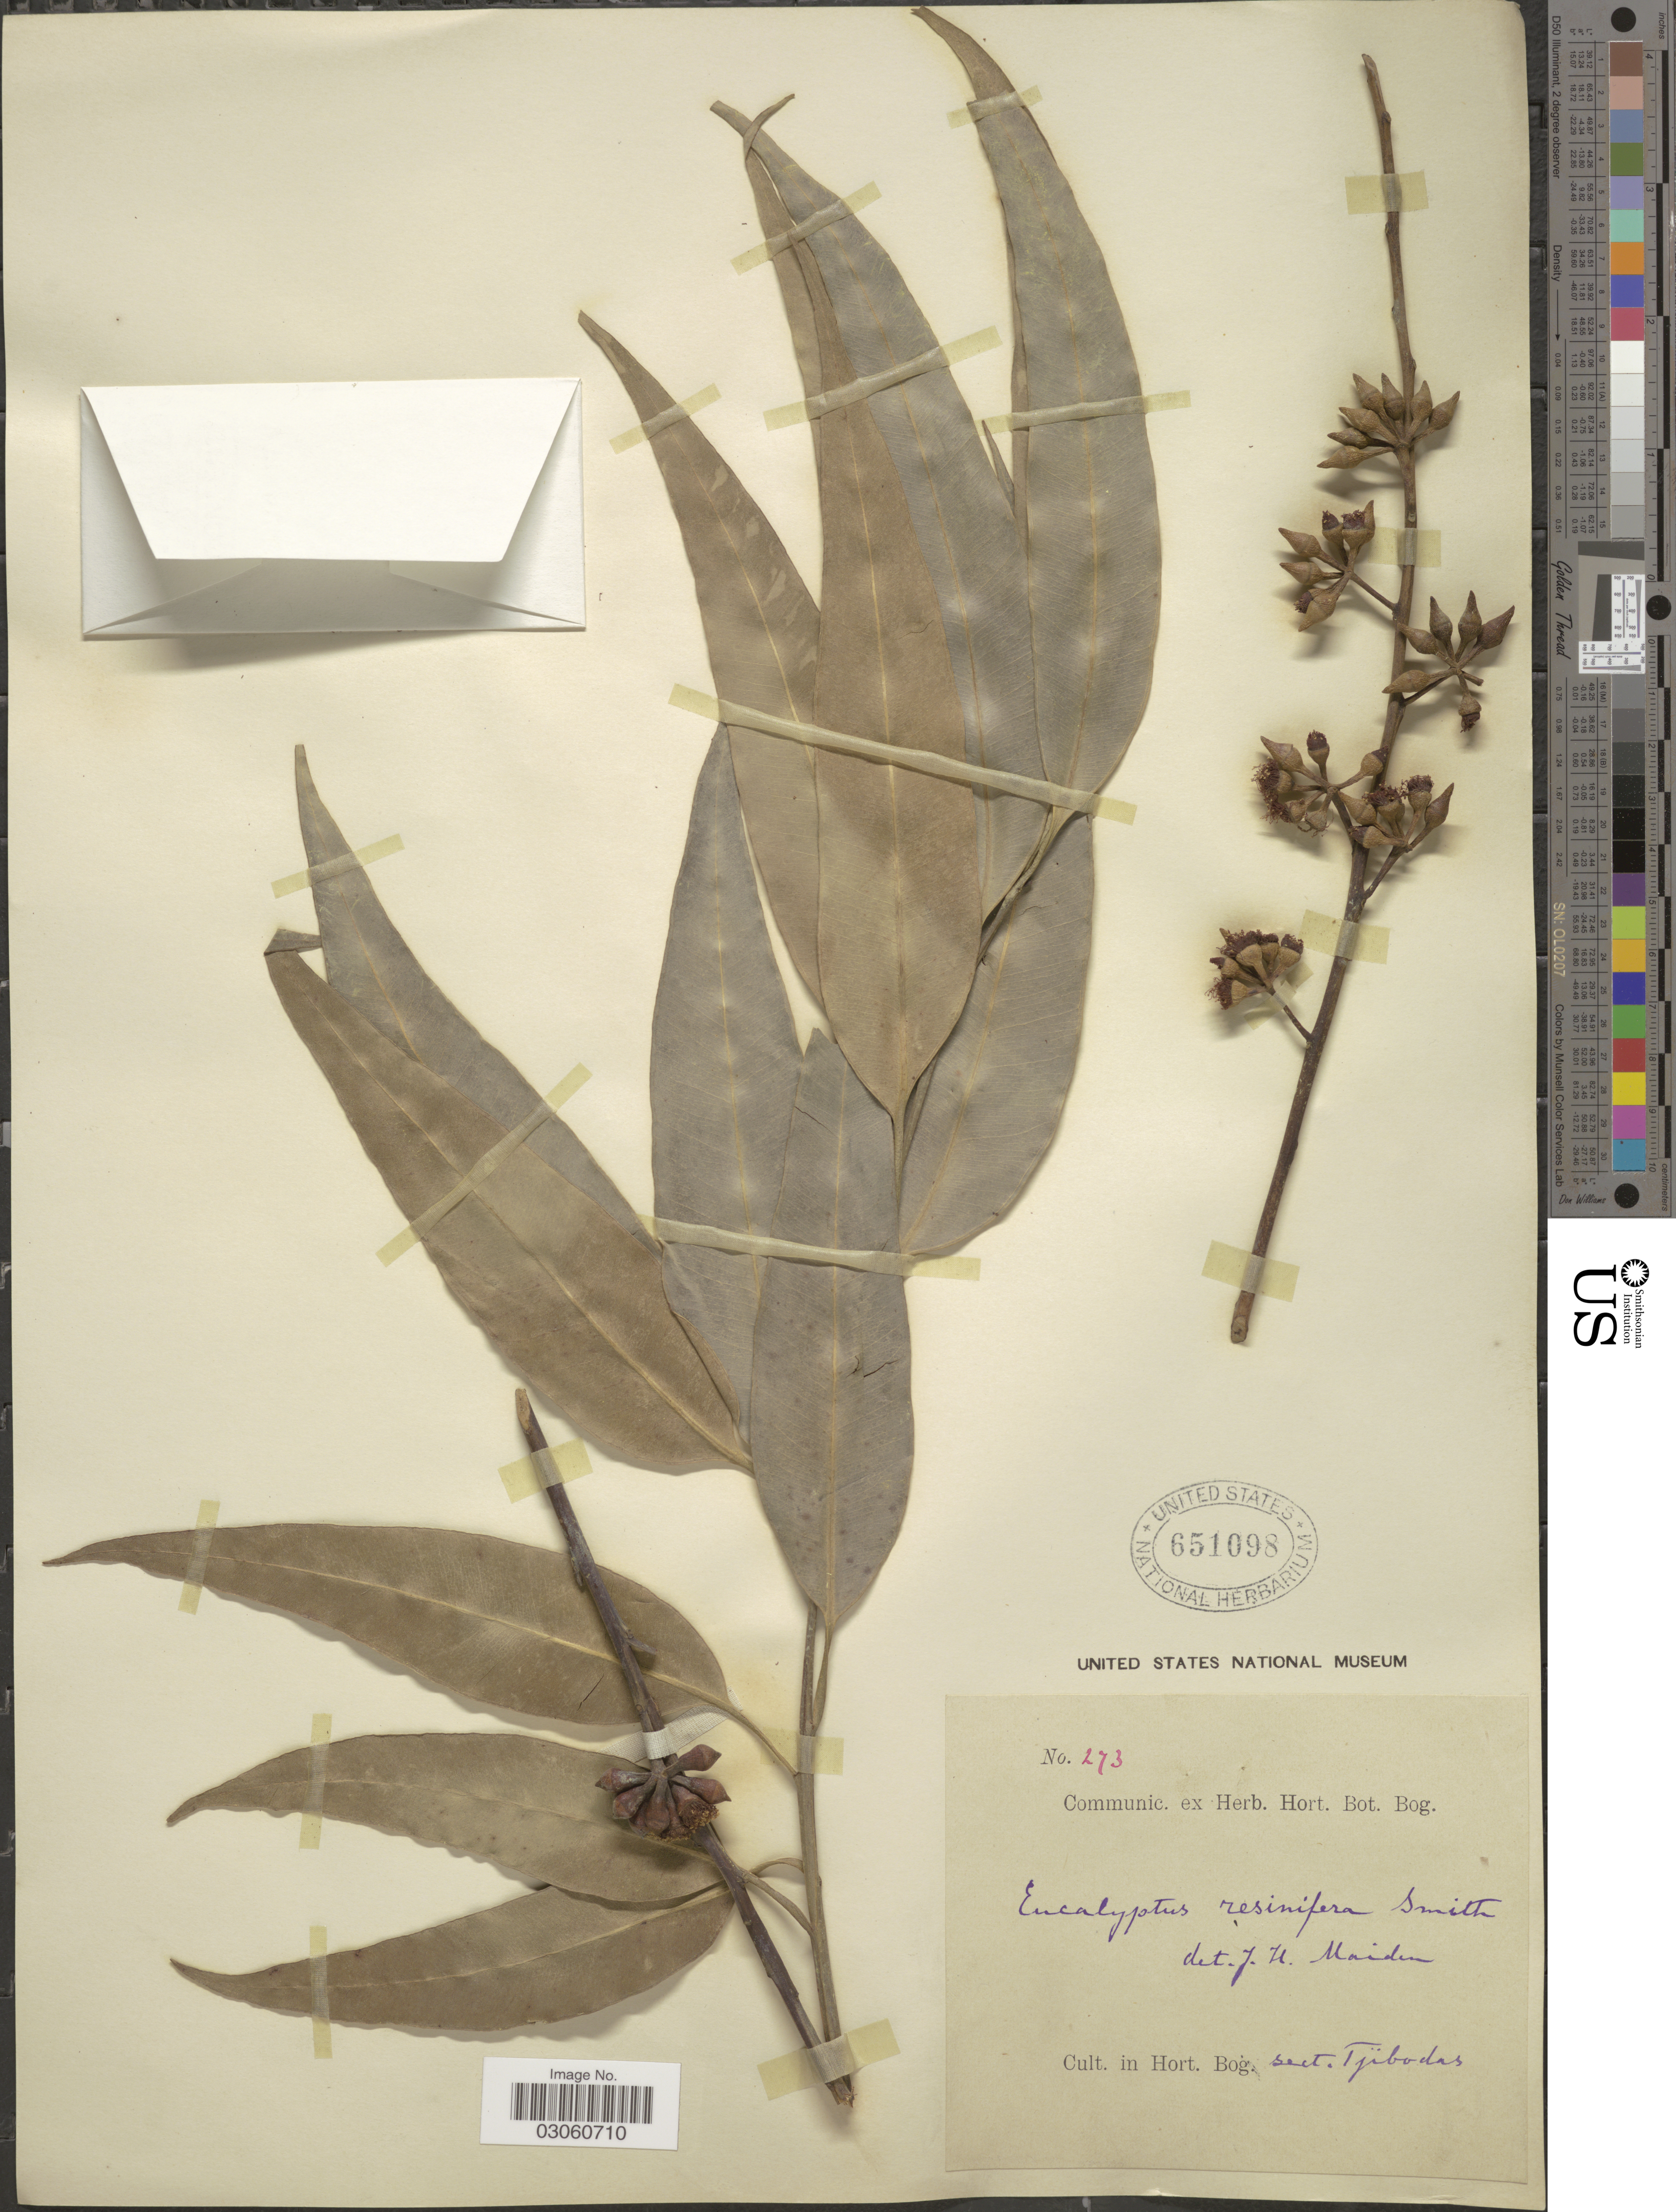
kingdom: Plantae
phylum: Tracheophyta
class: Magnoliopsida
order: Myrtales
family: Myrtaceae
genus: Eucalyptus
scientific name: Eucalyptus resinifera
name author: J. White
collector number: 273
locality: Hort. Bog., sect. Tjibodas.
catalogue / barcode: US 651098